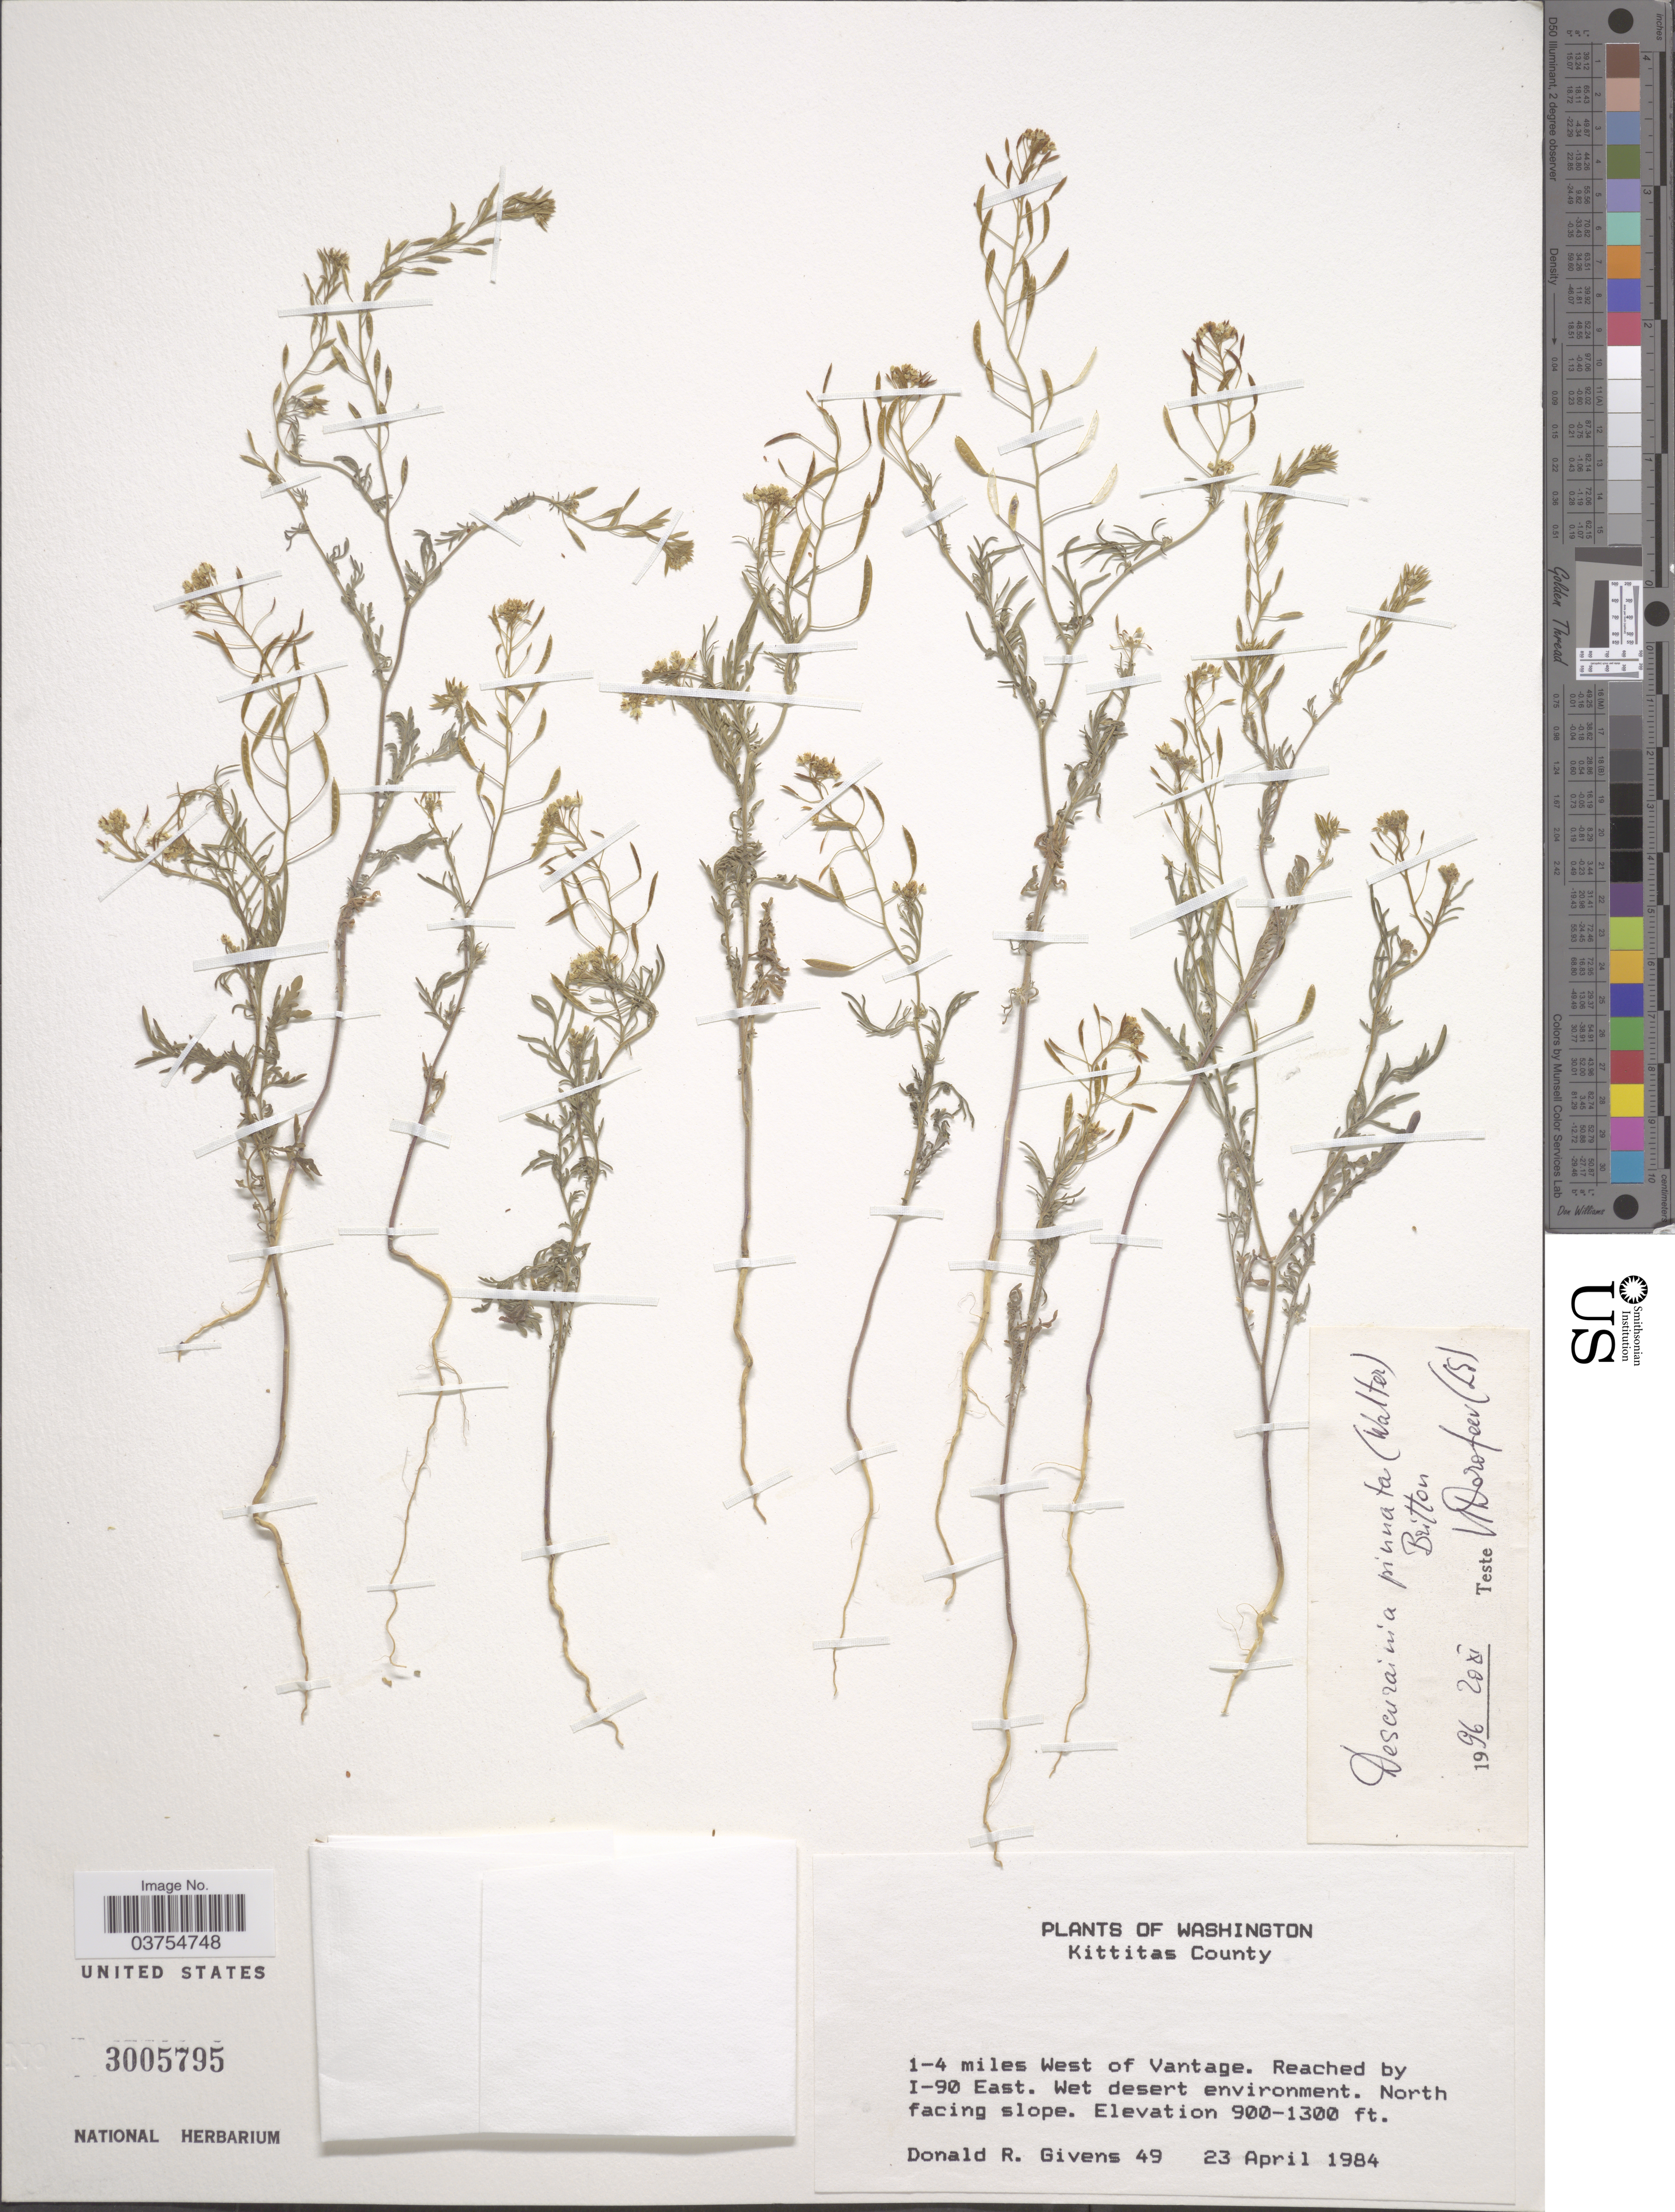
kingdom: Plantae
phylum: Tracheophyta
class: Magnoliopsida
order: Brassicales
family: Brassicaceae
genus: Descurainia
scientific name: Descurainia pinnata subsp. filipes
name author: (A. Gray) Detling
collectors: D. Givens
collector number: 49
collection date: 1984-04-23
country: United States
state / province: Washington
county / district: Kittitas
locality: Kittitas County. 1-4 miles West of Vantage. Reached by I-90 East. Wet desert environment. North facing slope.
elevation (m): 274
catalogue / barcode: US 3005795